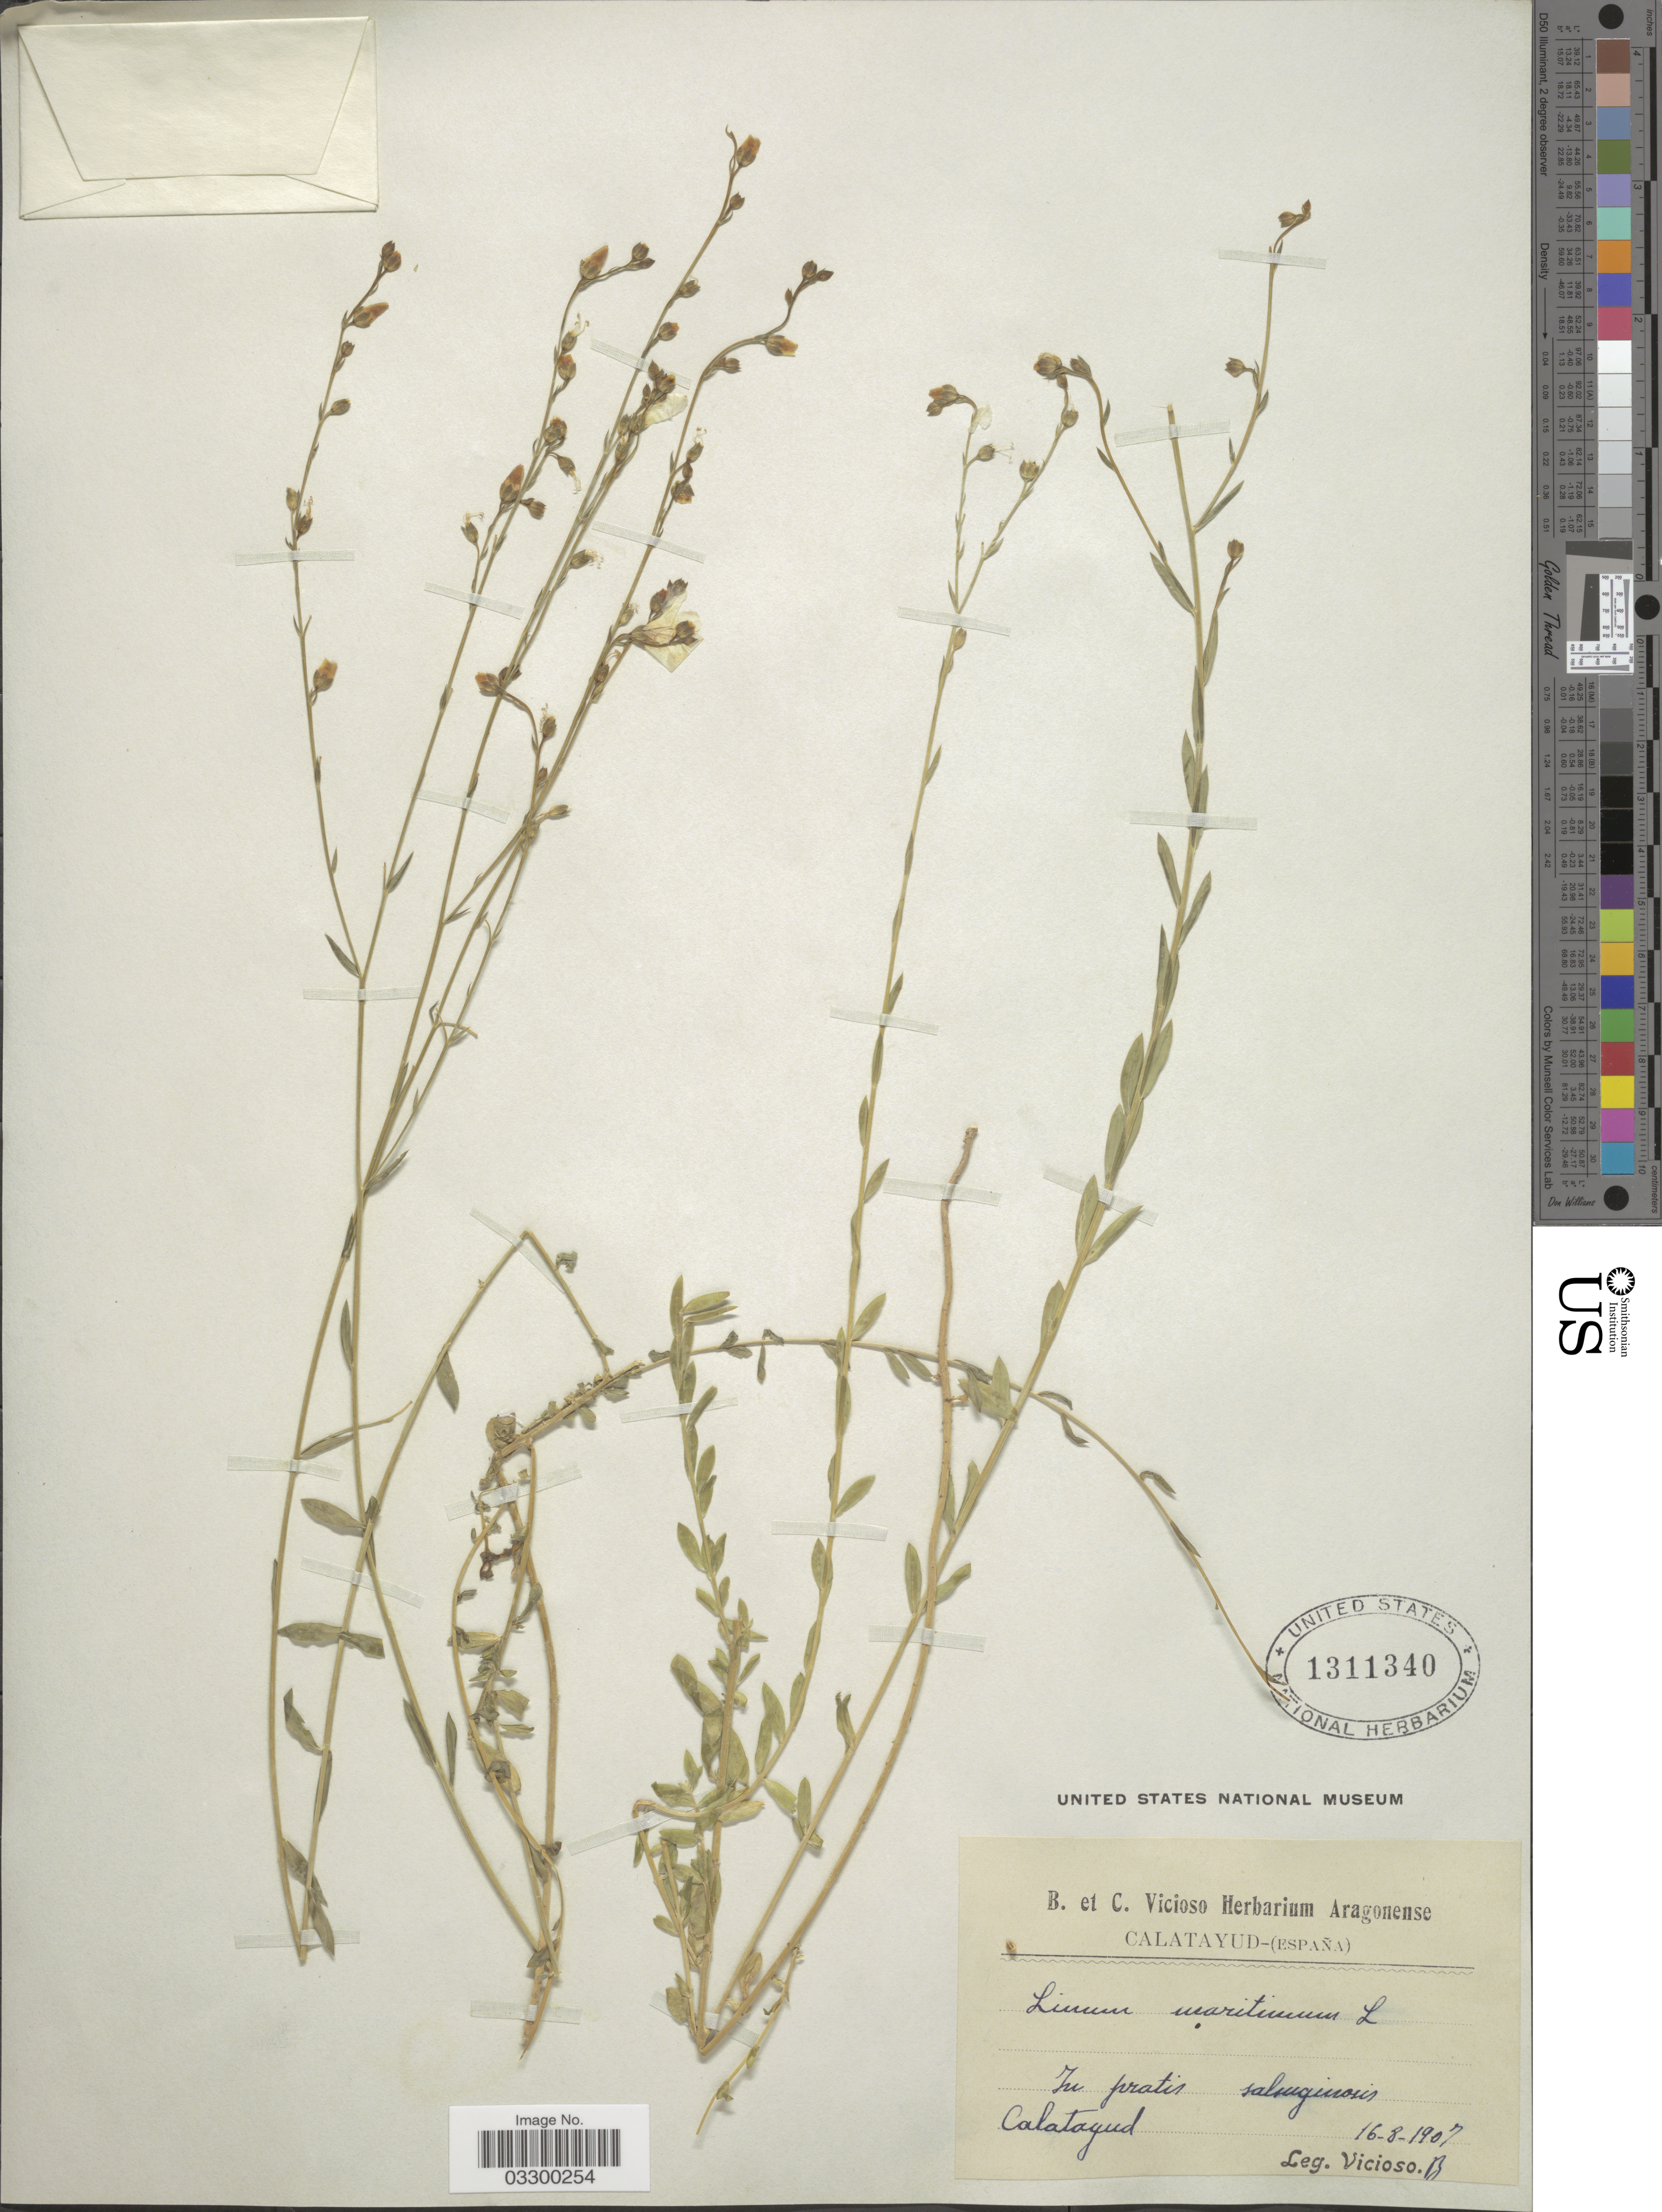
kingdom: Plantae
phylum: Tracheophyta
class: Magnoliopsida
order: Malpighiales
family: Linaceae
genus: Linum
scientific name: Linum maritimum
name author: L.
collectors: Vicioso, B.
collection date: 1907-08-16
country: Spain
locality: Calatayud.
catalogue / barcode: US 1311340